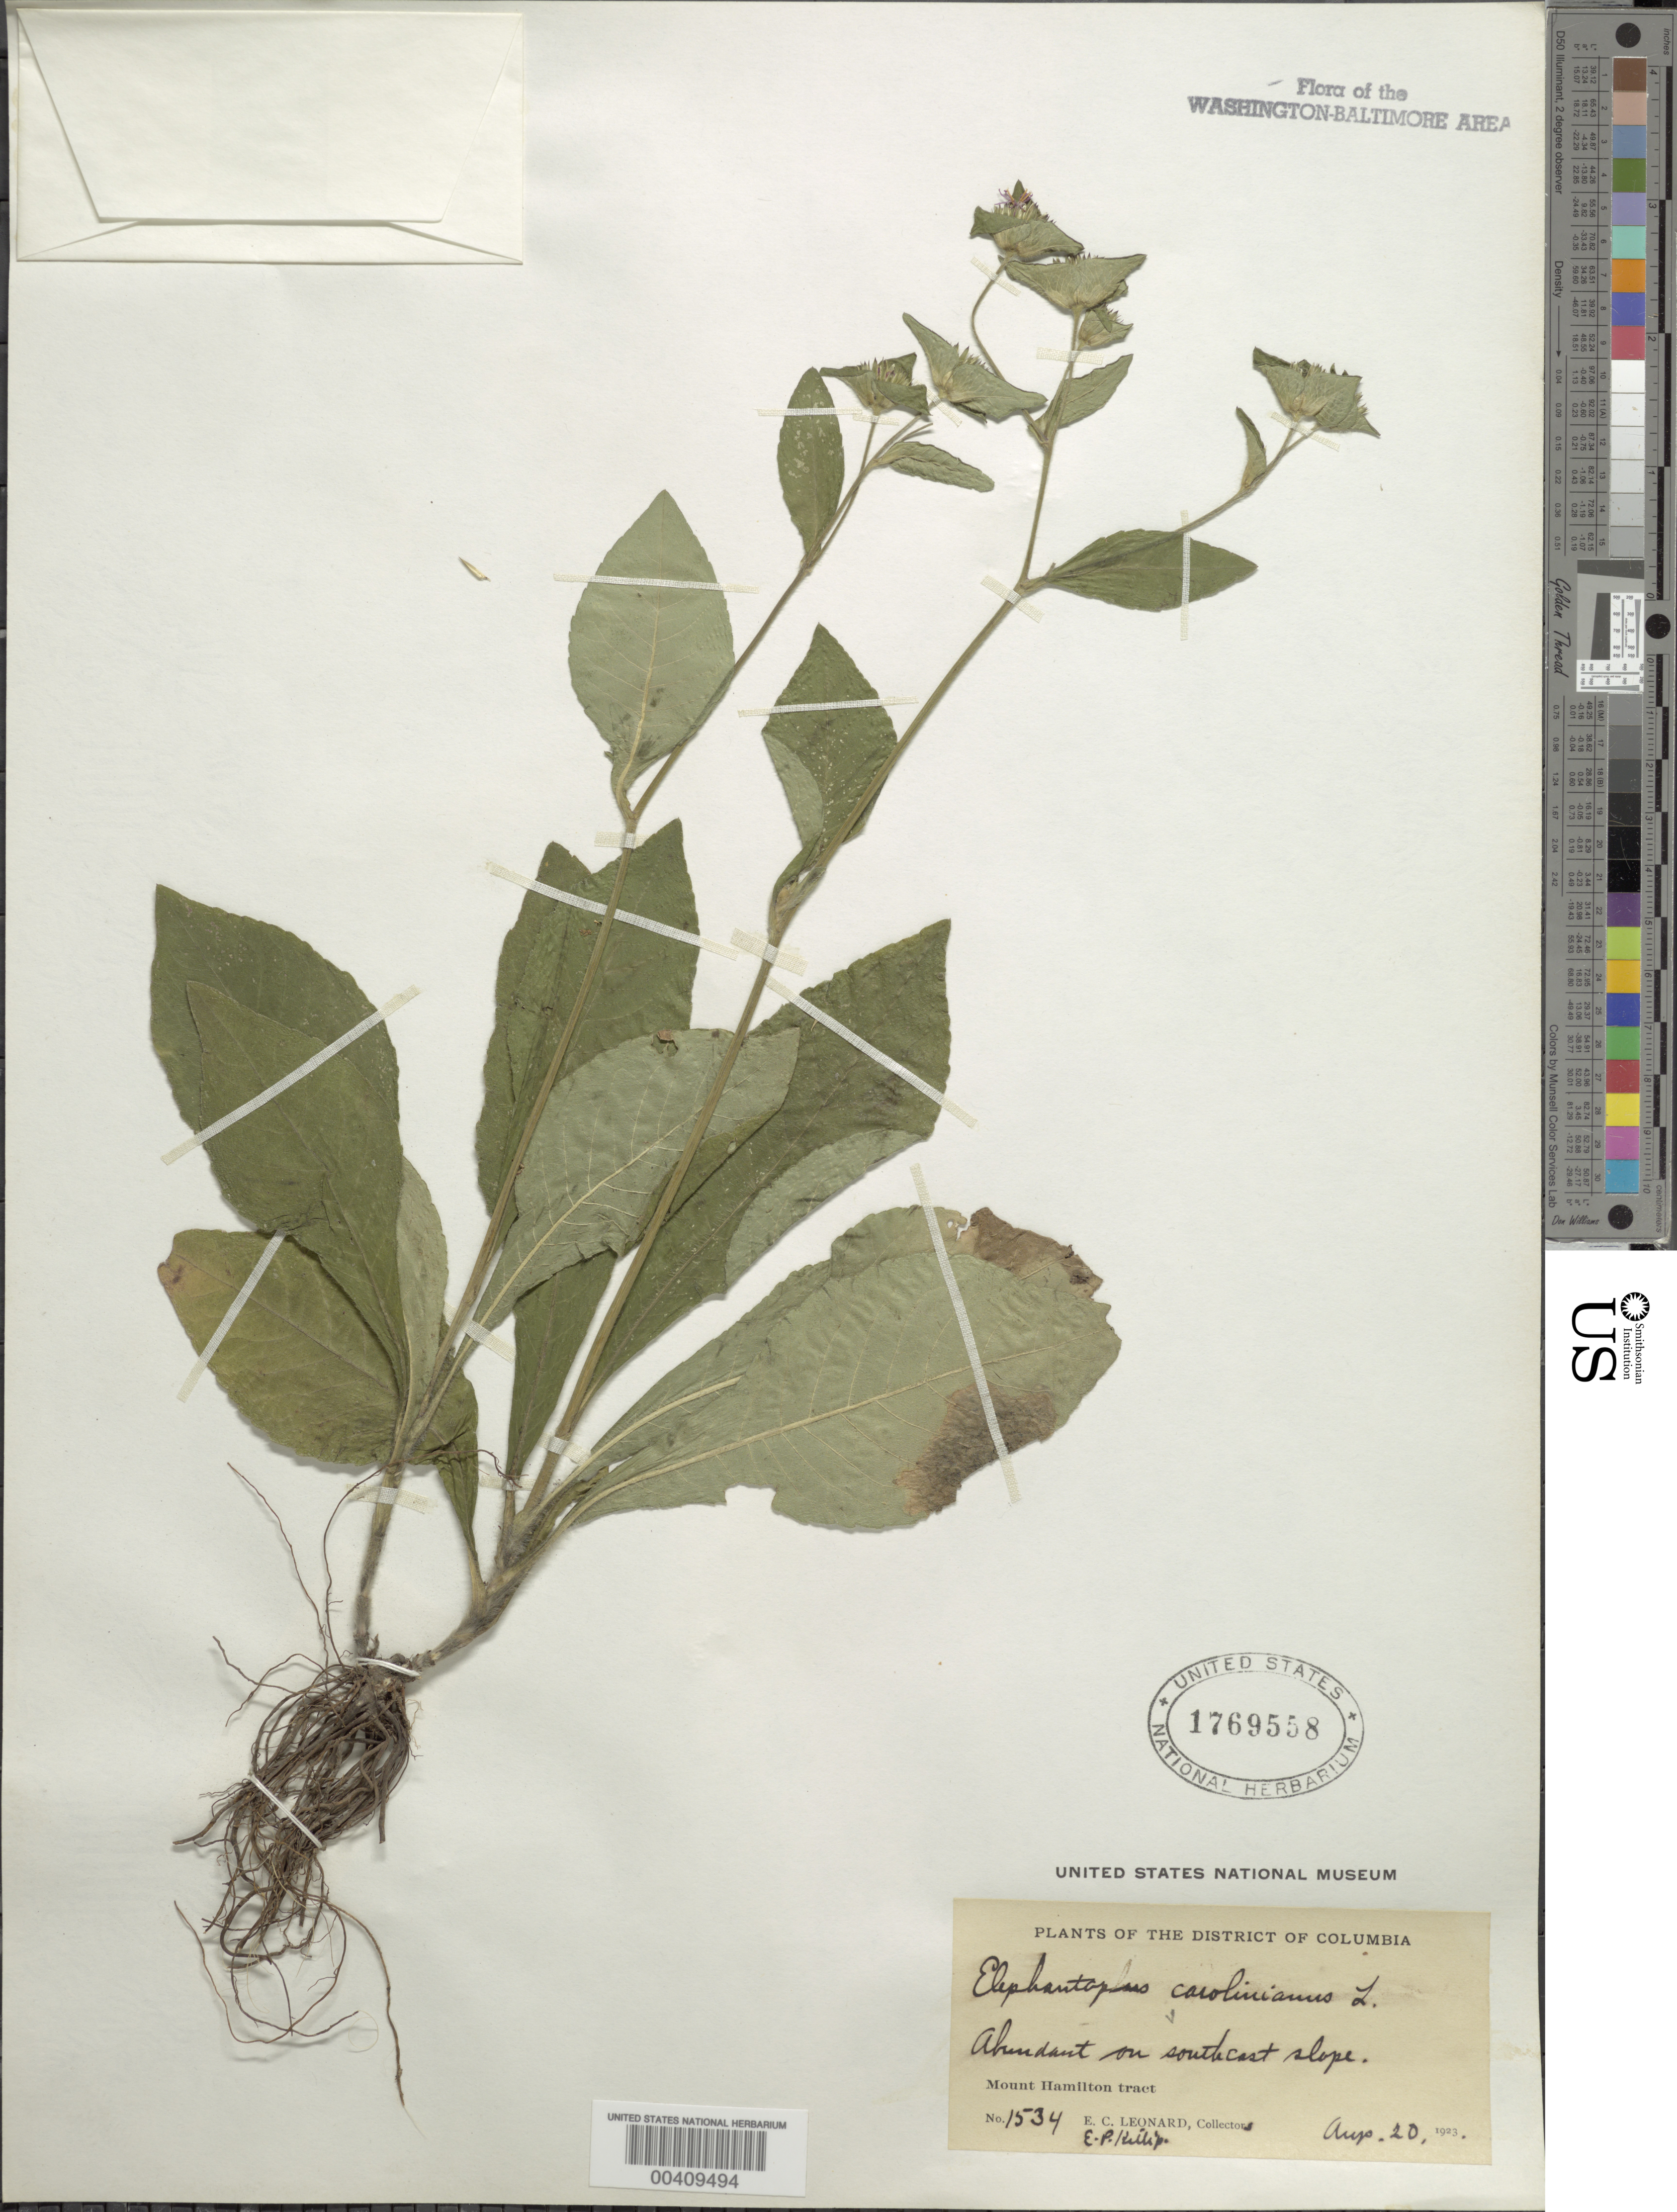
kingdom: Plantae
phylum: Tracheophyta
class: Magnoliopsida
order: Asterales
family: Asteraceae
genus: Elephantopus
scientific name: Elephantopus carolinianus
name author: Raeusch.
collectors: E. C. Leonard & E. P. Killip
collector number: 1534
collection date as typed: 20 Aug 1923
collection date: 1923-08-20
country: United States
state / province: District of Columbia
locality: Mt Hamilton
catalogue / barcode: US 1769558